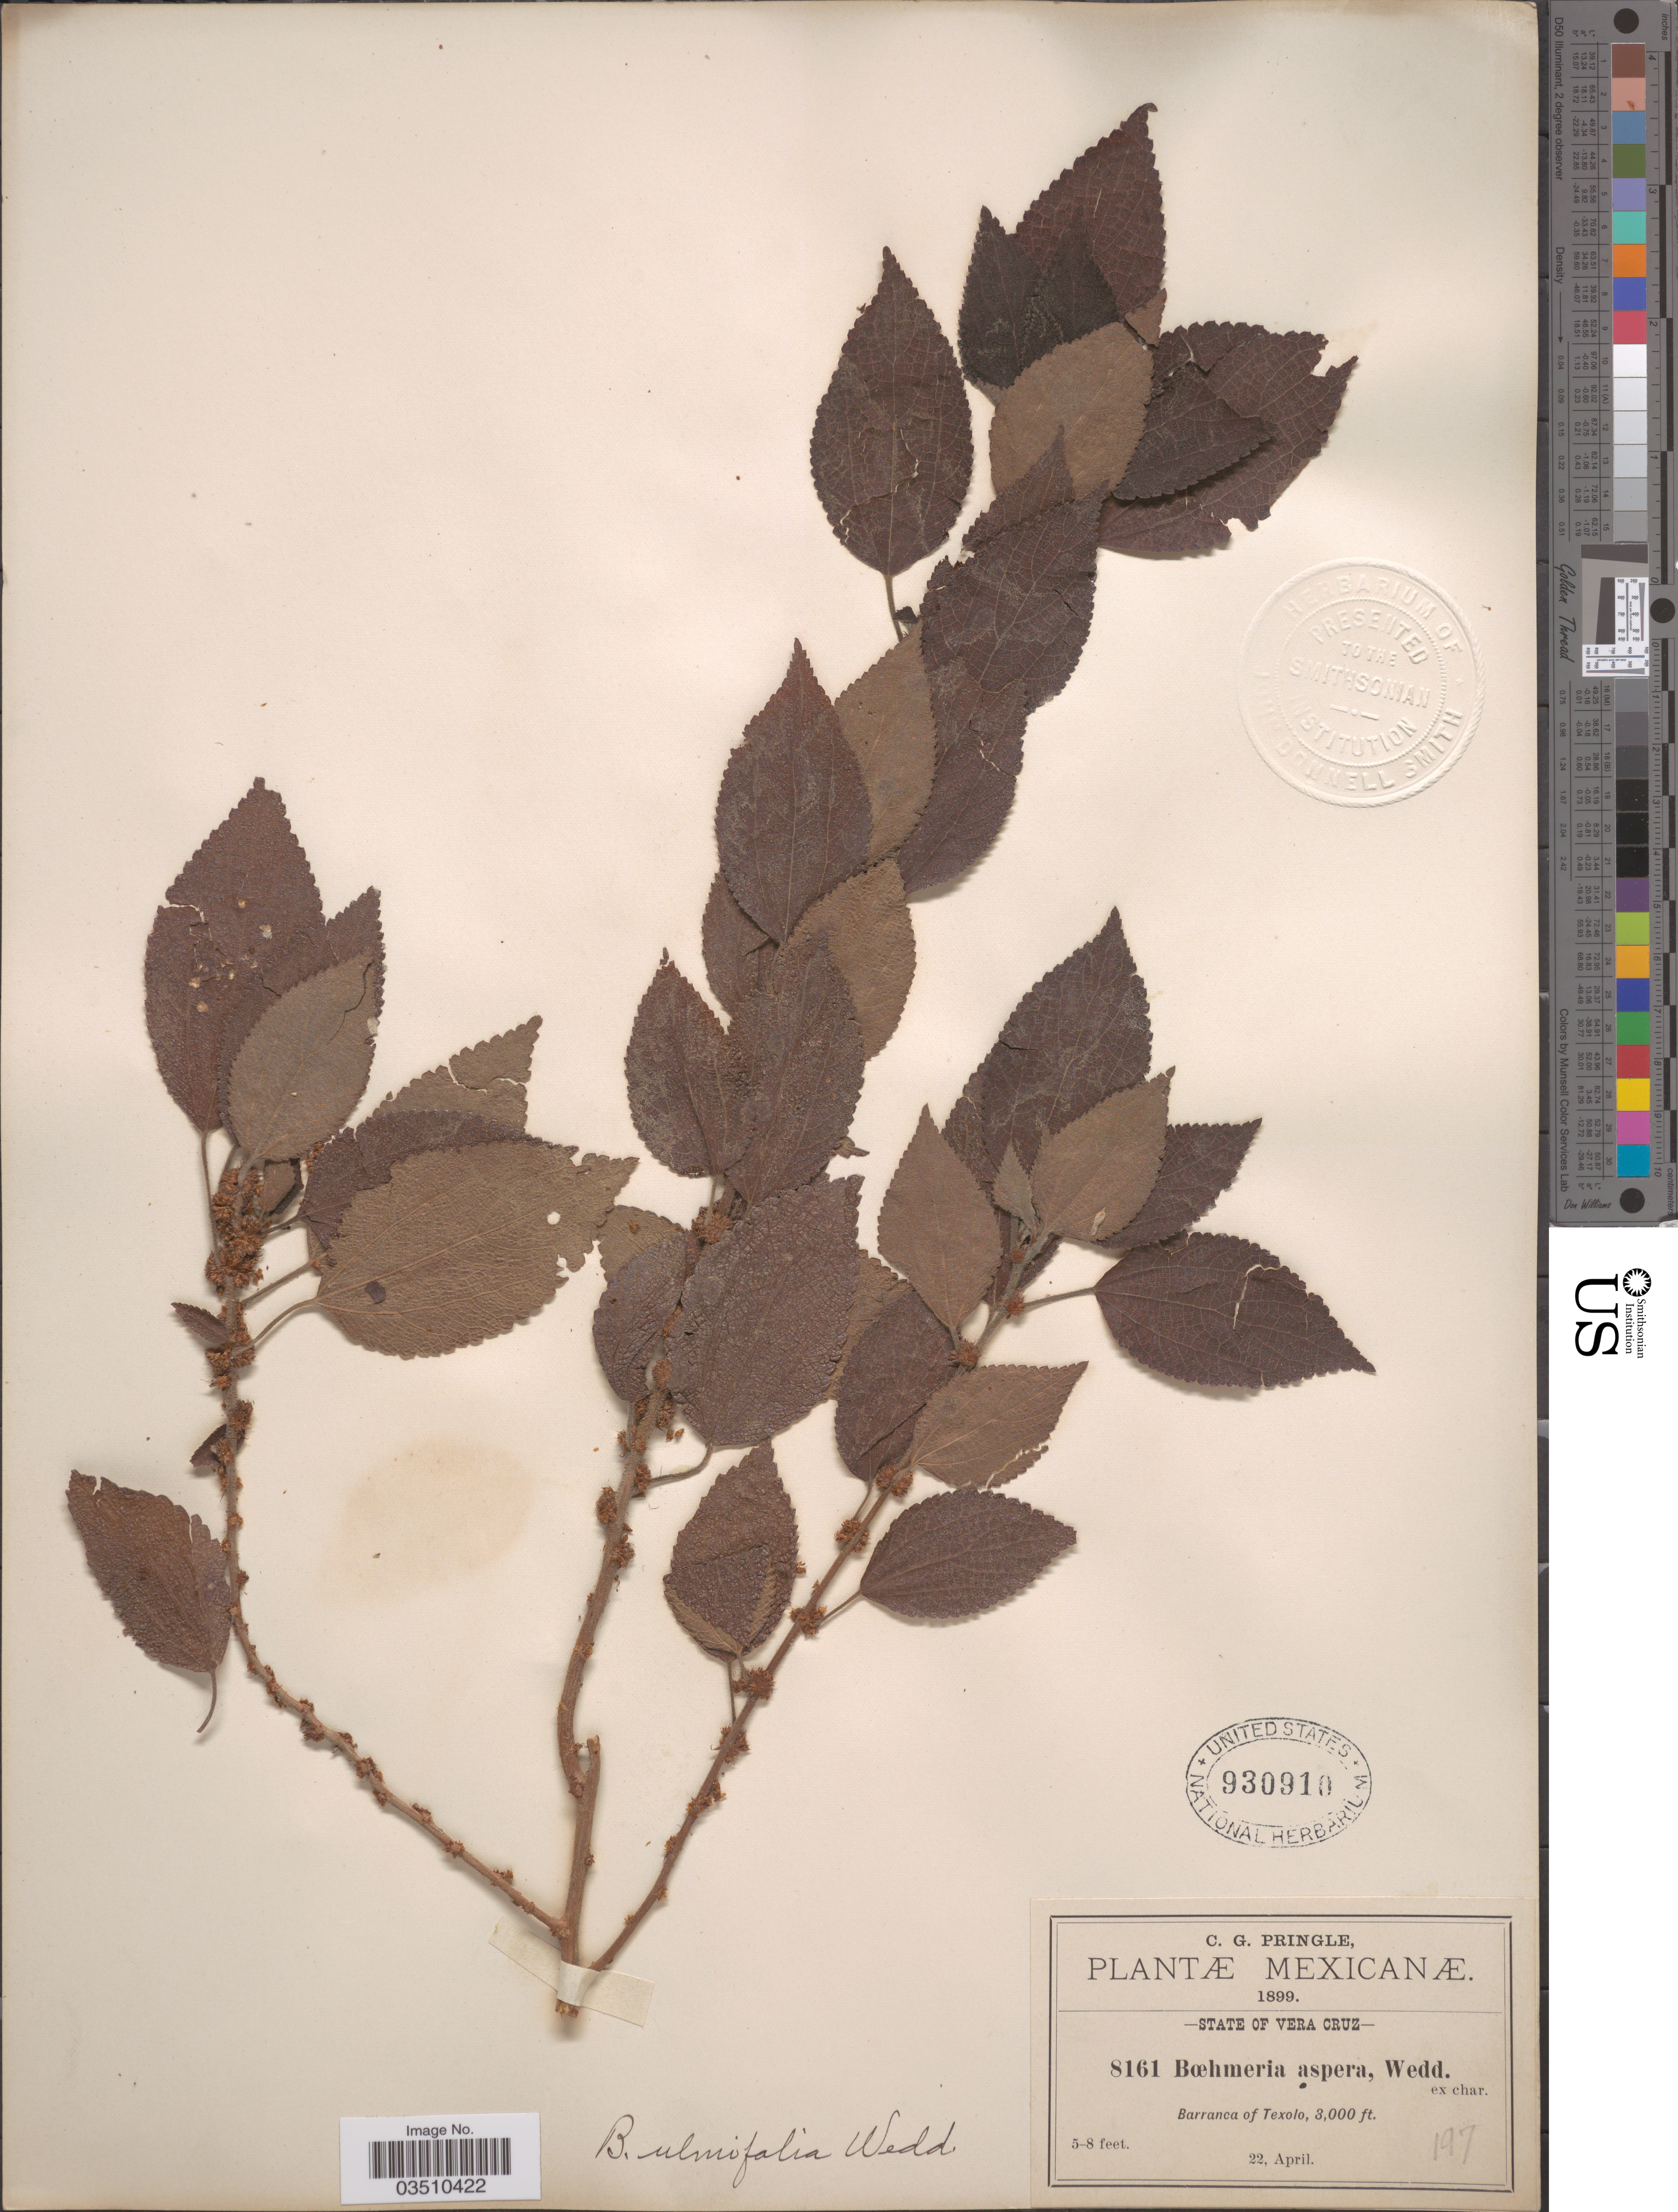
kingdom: Plantae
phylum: Tracheophyta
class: Magnoliopsida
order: Rosales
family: Urticaceae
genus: Phenax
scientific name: Phenax rugosus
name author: (Poir.) Wedd.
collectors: C. G. Pringle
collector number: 8161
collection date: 1899-04-22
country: Mexico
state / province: Veracruz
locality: State of Vera Cruz. Barranca of Texolo.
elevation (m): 914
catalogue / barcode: US 930910